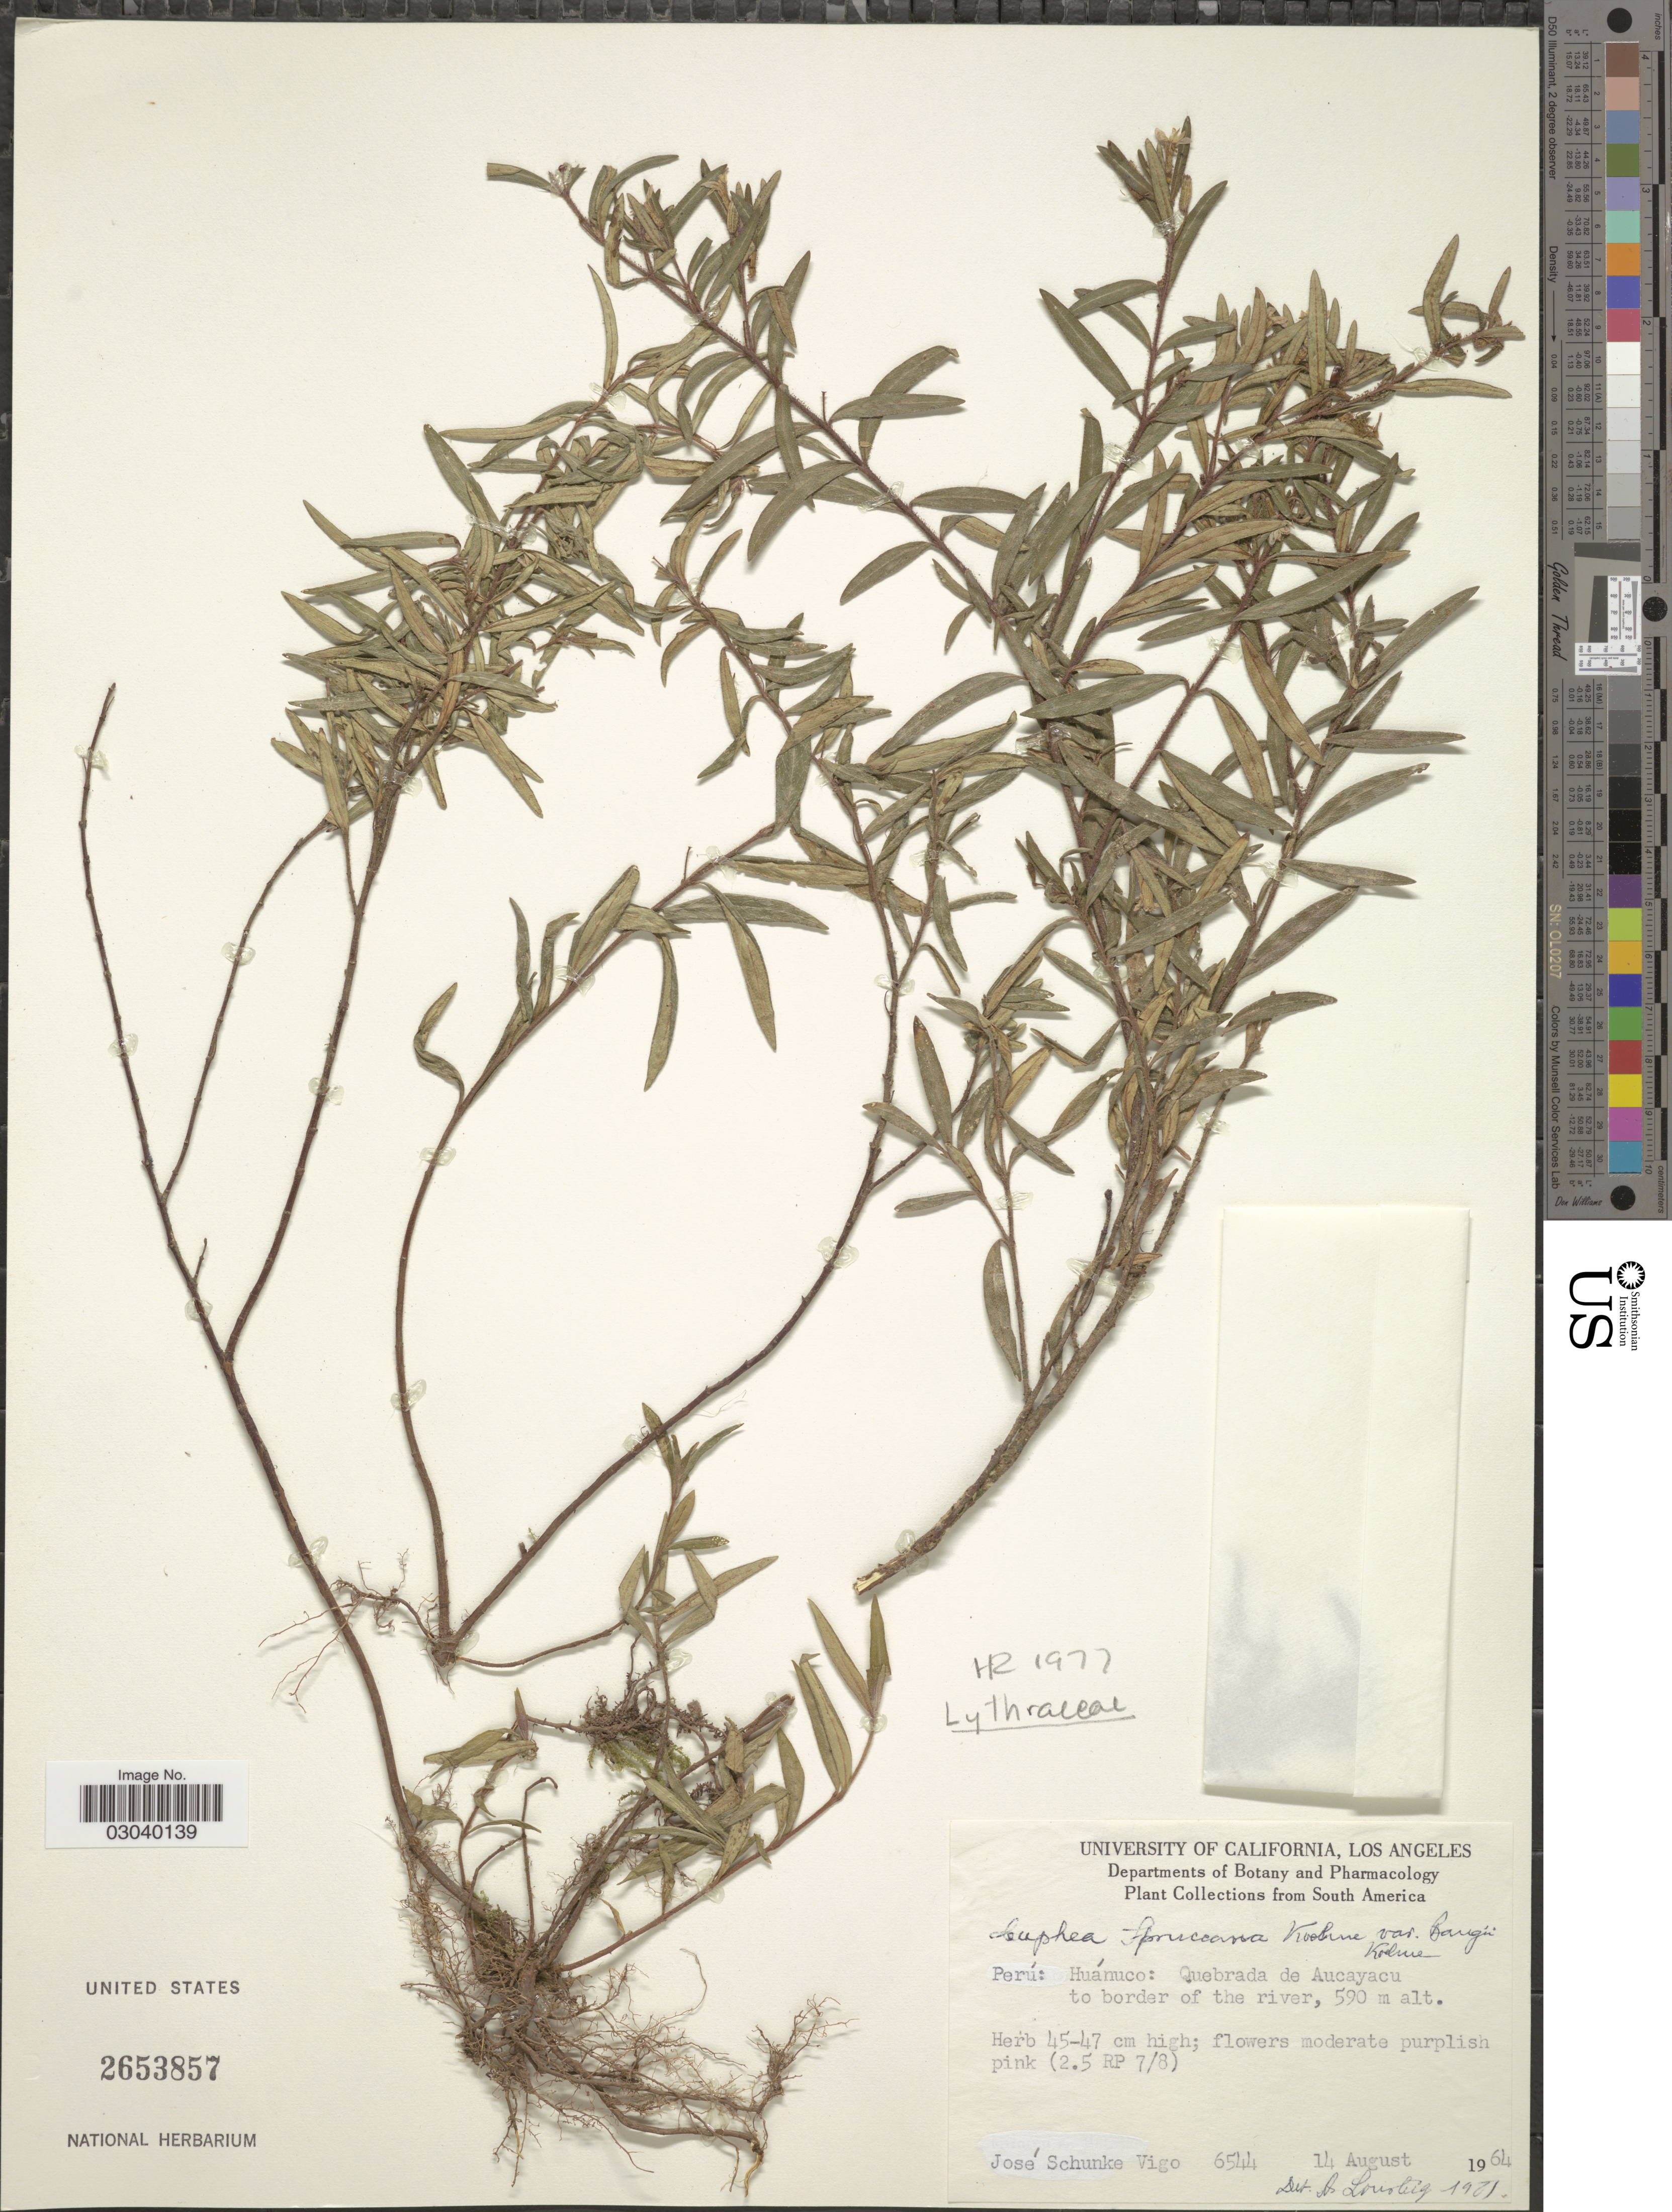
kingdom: Plantae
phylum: Tracheophyta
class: Magnoliopsida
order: Myrtales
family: Lythraceae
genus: Cuphea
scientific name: Cuphea spruceana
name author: Koehne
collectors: J. Schunke Vigo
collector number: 6544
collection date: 1964-08-14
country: Peru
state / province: Huánuco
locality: Quebrada de Aucayacu to border of the river.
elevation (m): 590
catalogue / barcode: US 2653857